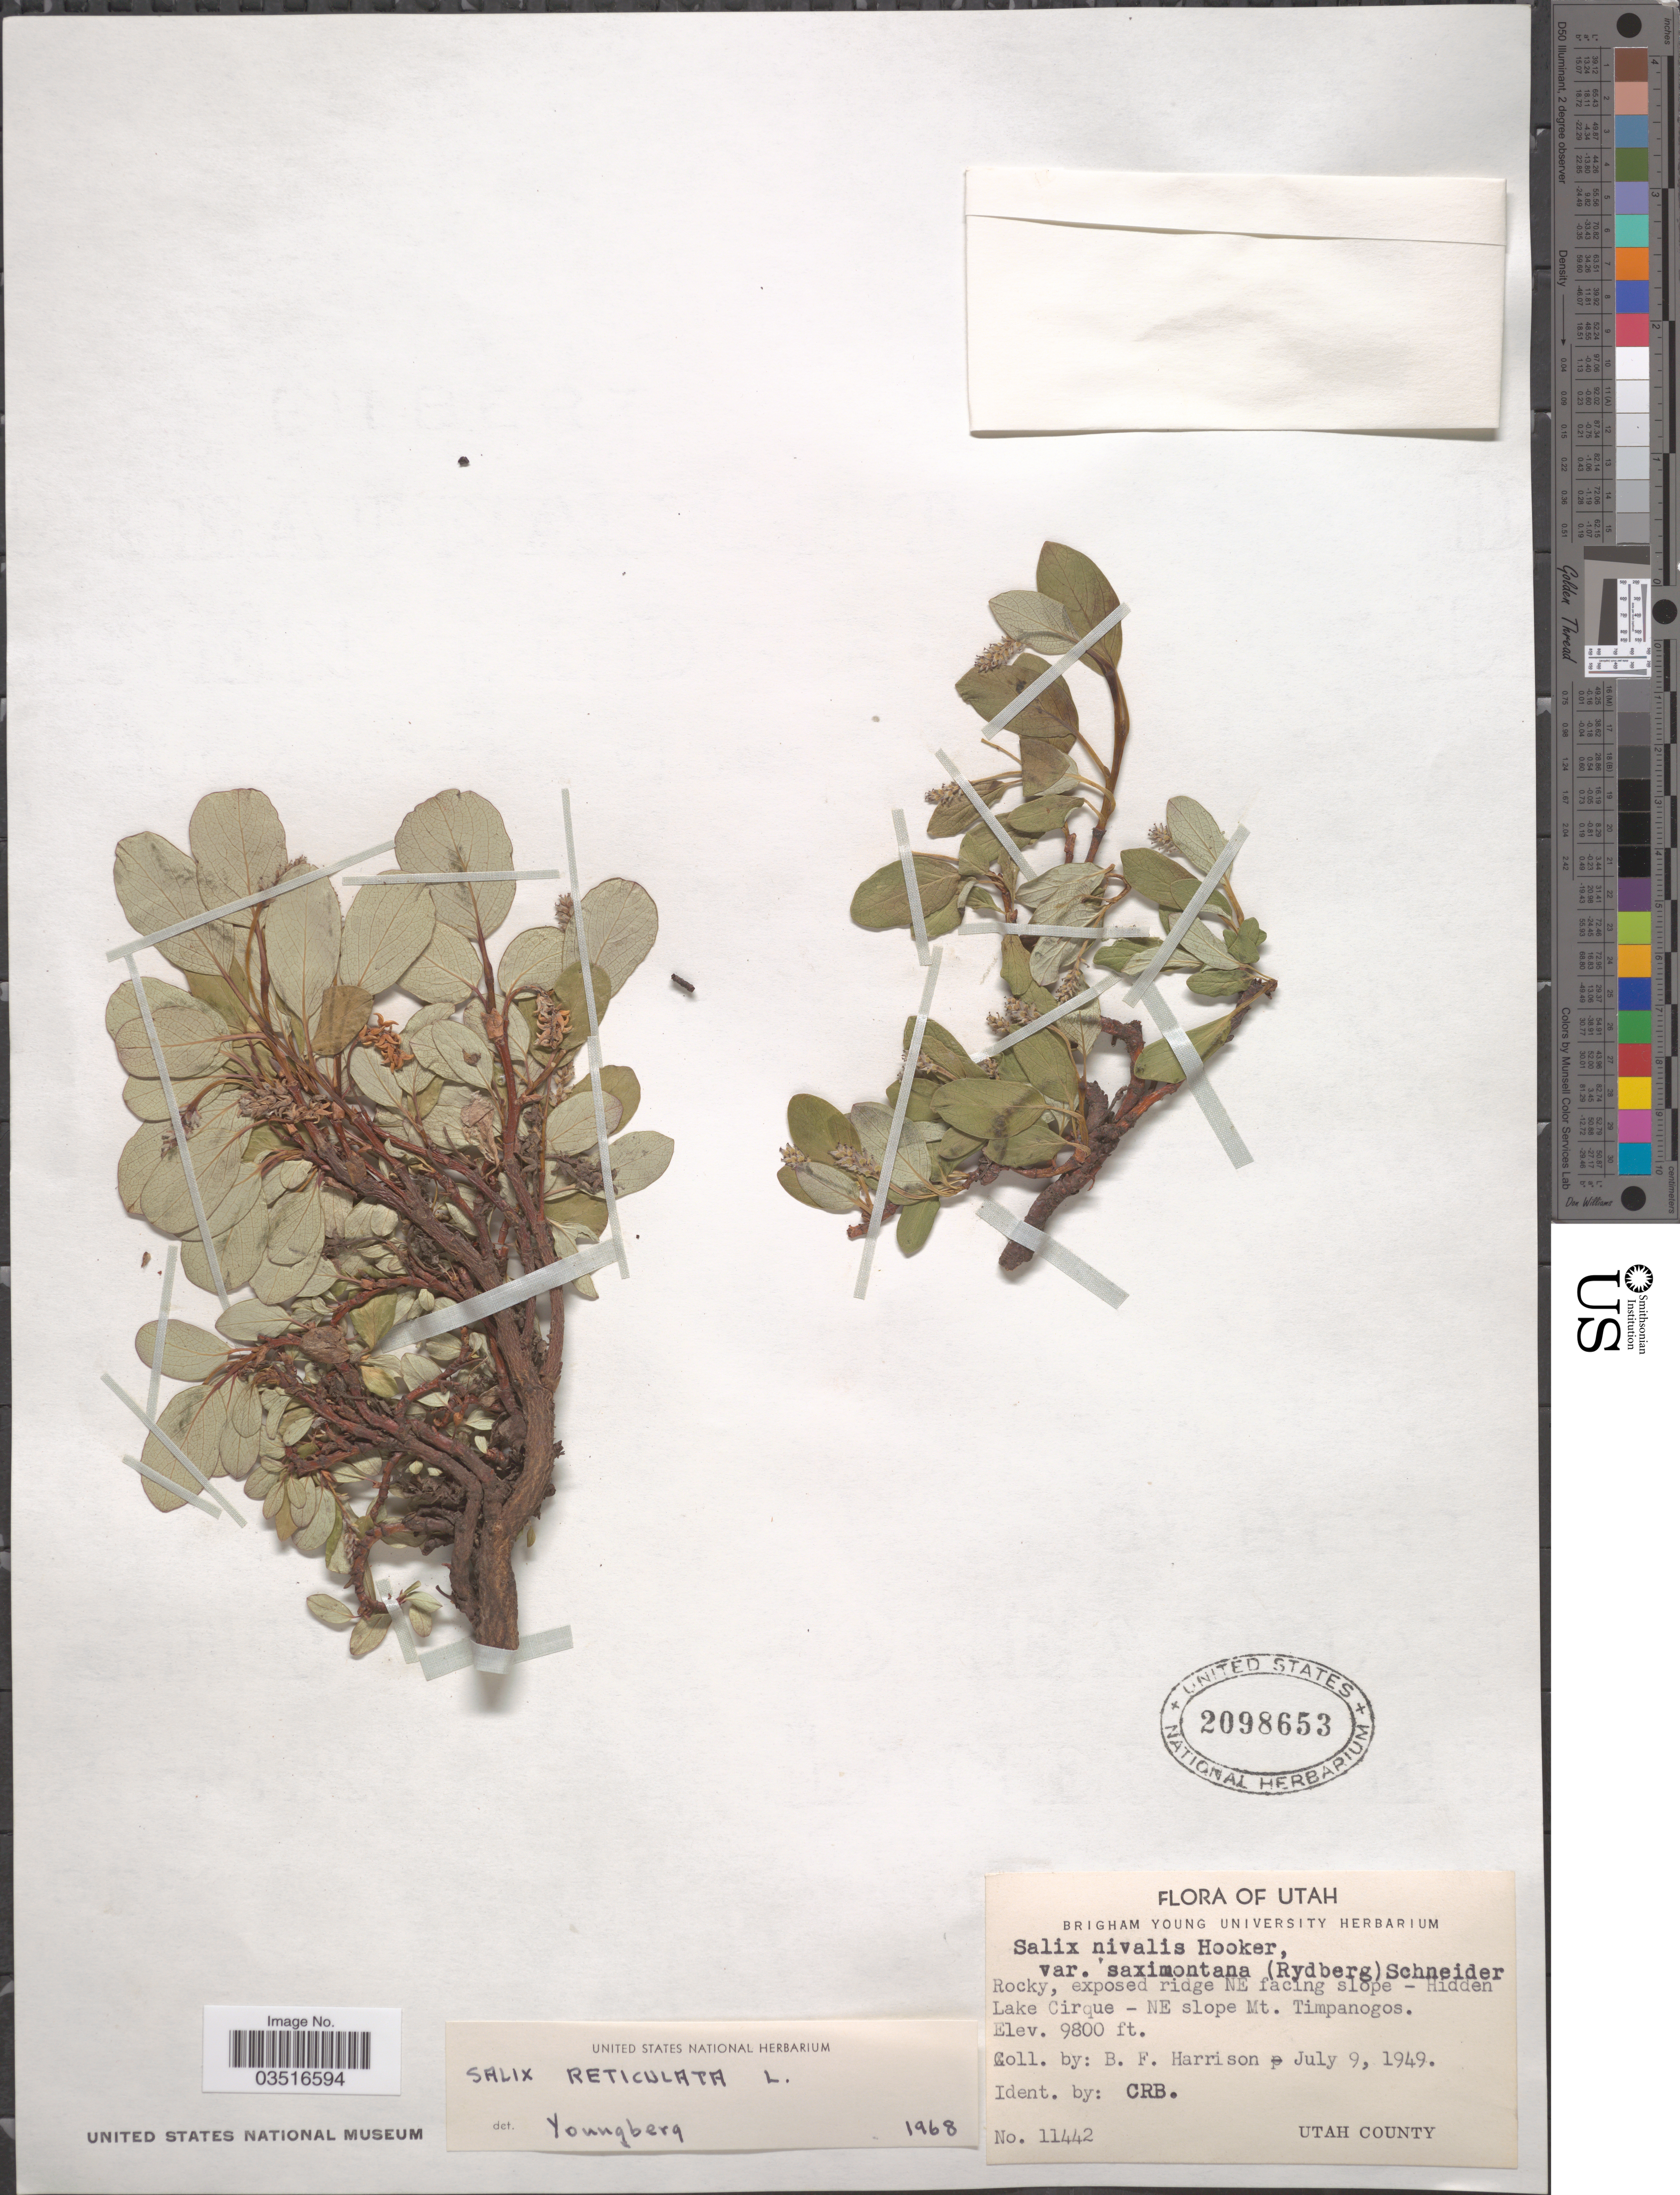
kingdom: Plantae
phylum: Tracheophyta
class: Magnoliopsida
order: Malpighiales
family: Salicaceae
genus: Salix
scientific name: Salix reticulata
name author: L.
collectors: B. F. Harrison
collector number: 11442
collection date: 1949-07-09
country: United States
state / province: Utah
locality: NE facing slope-Hidden Lake Cirque-NE slope Mt. Timpanogos. Utah County.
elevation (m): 2987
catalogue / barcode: US 2098653